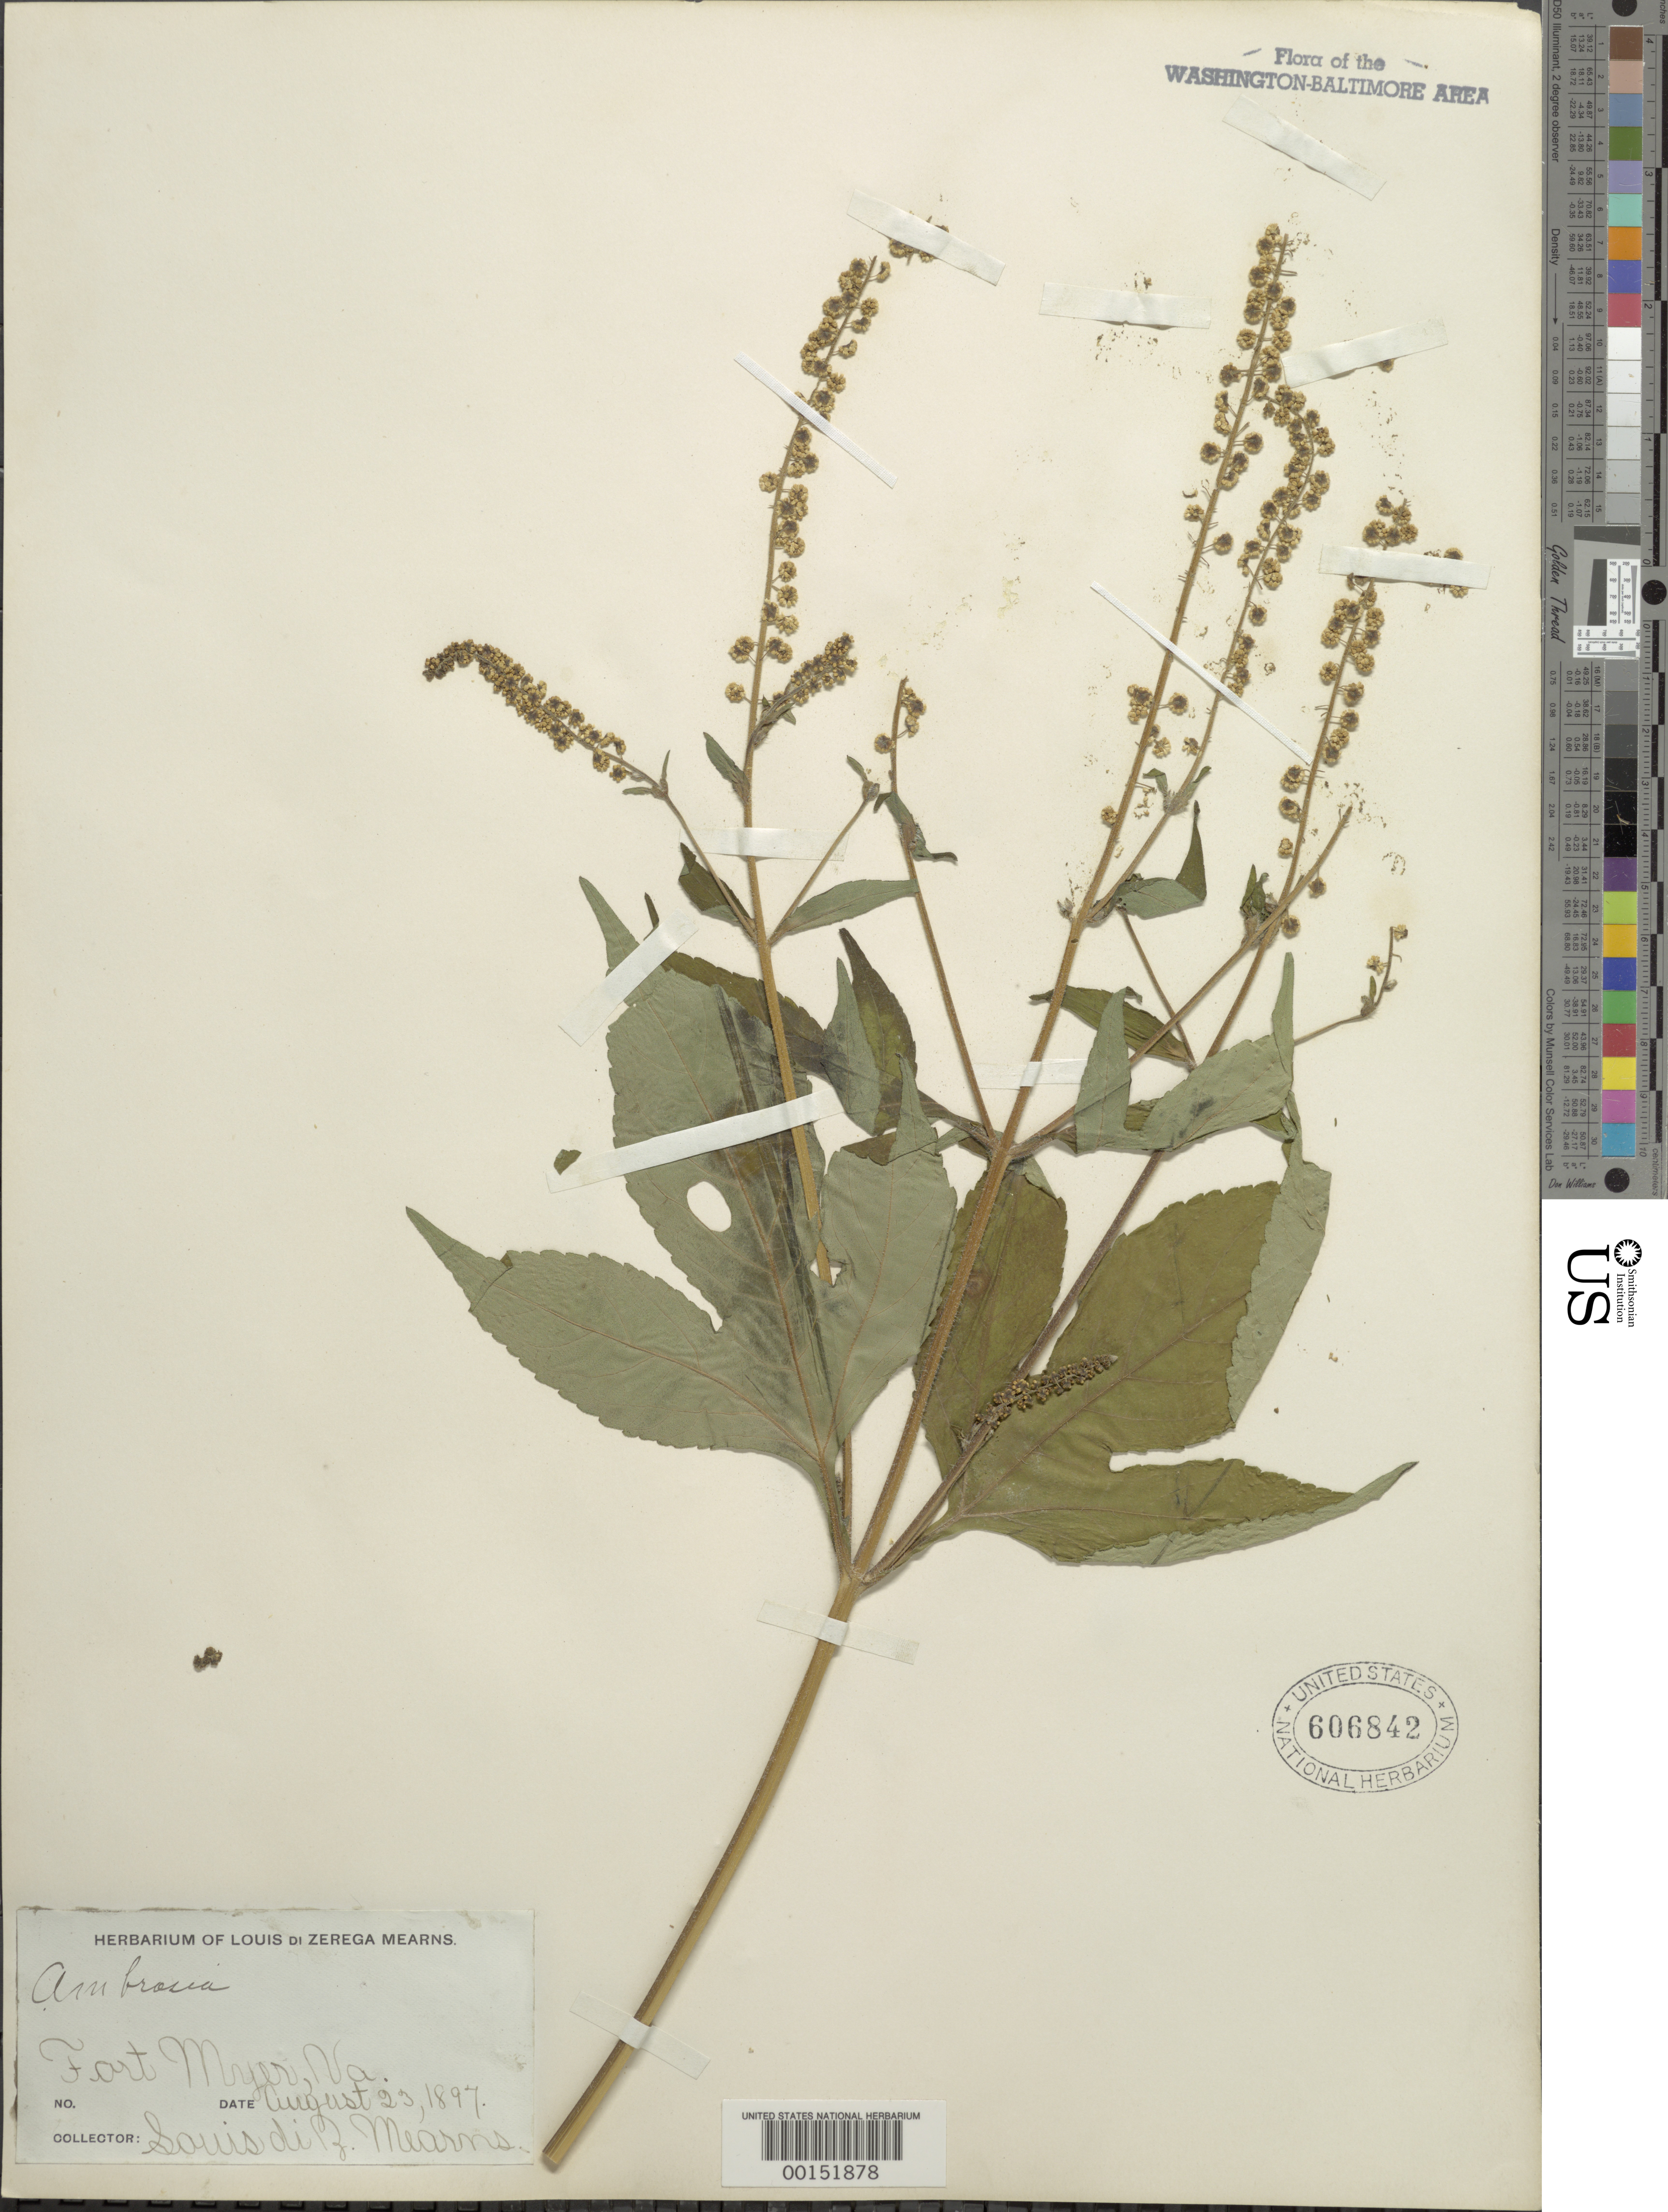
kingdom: Plantae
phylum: Tracheophyta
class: Magnoliopsida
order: Asterales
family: Asteraceae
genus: Ambrosia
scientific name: Ambrosia trifida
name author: L.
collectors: E. A. Mearns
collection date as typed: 23 Aug 1897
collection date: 1897-08-23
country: United States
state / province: Virginia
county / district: Arlington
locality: Fort Myers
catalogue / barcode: US 606842